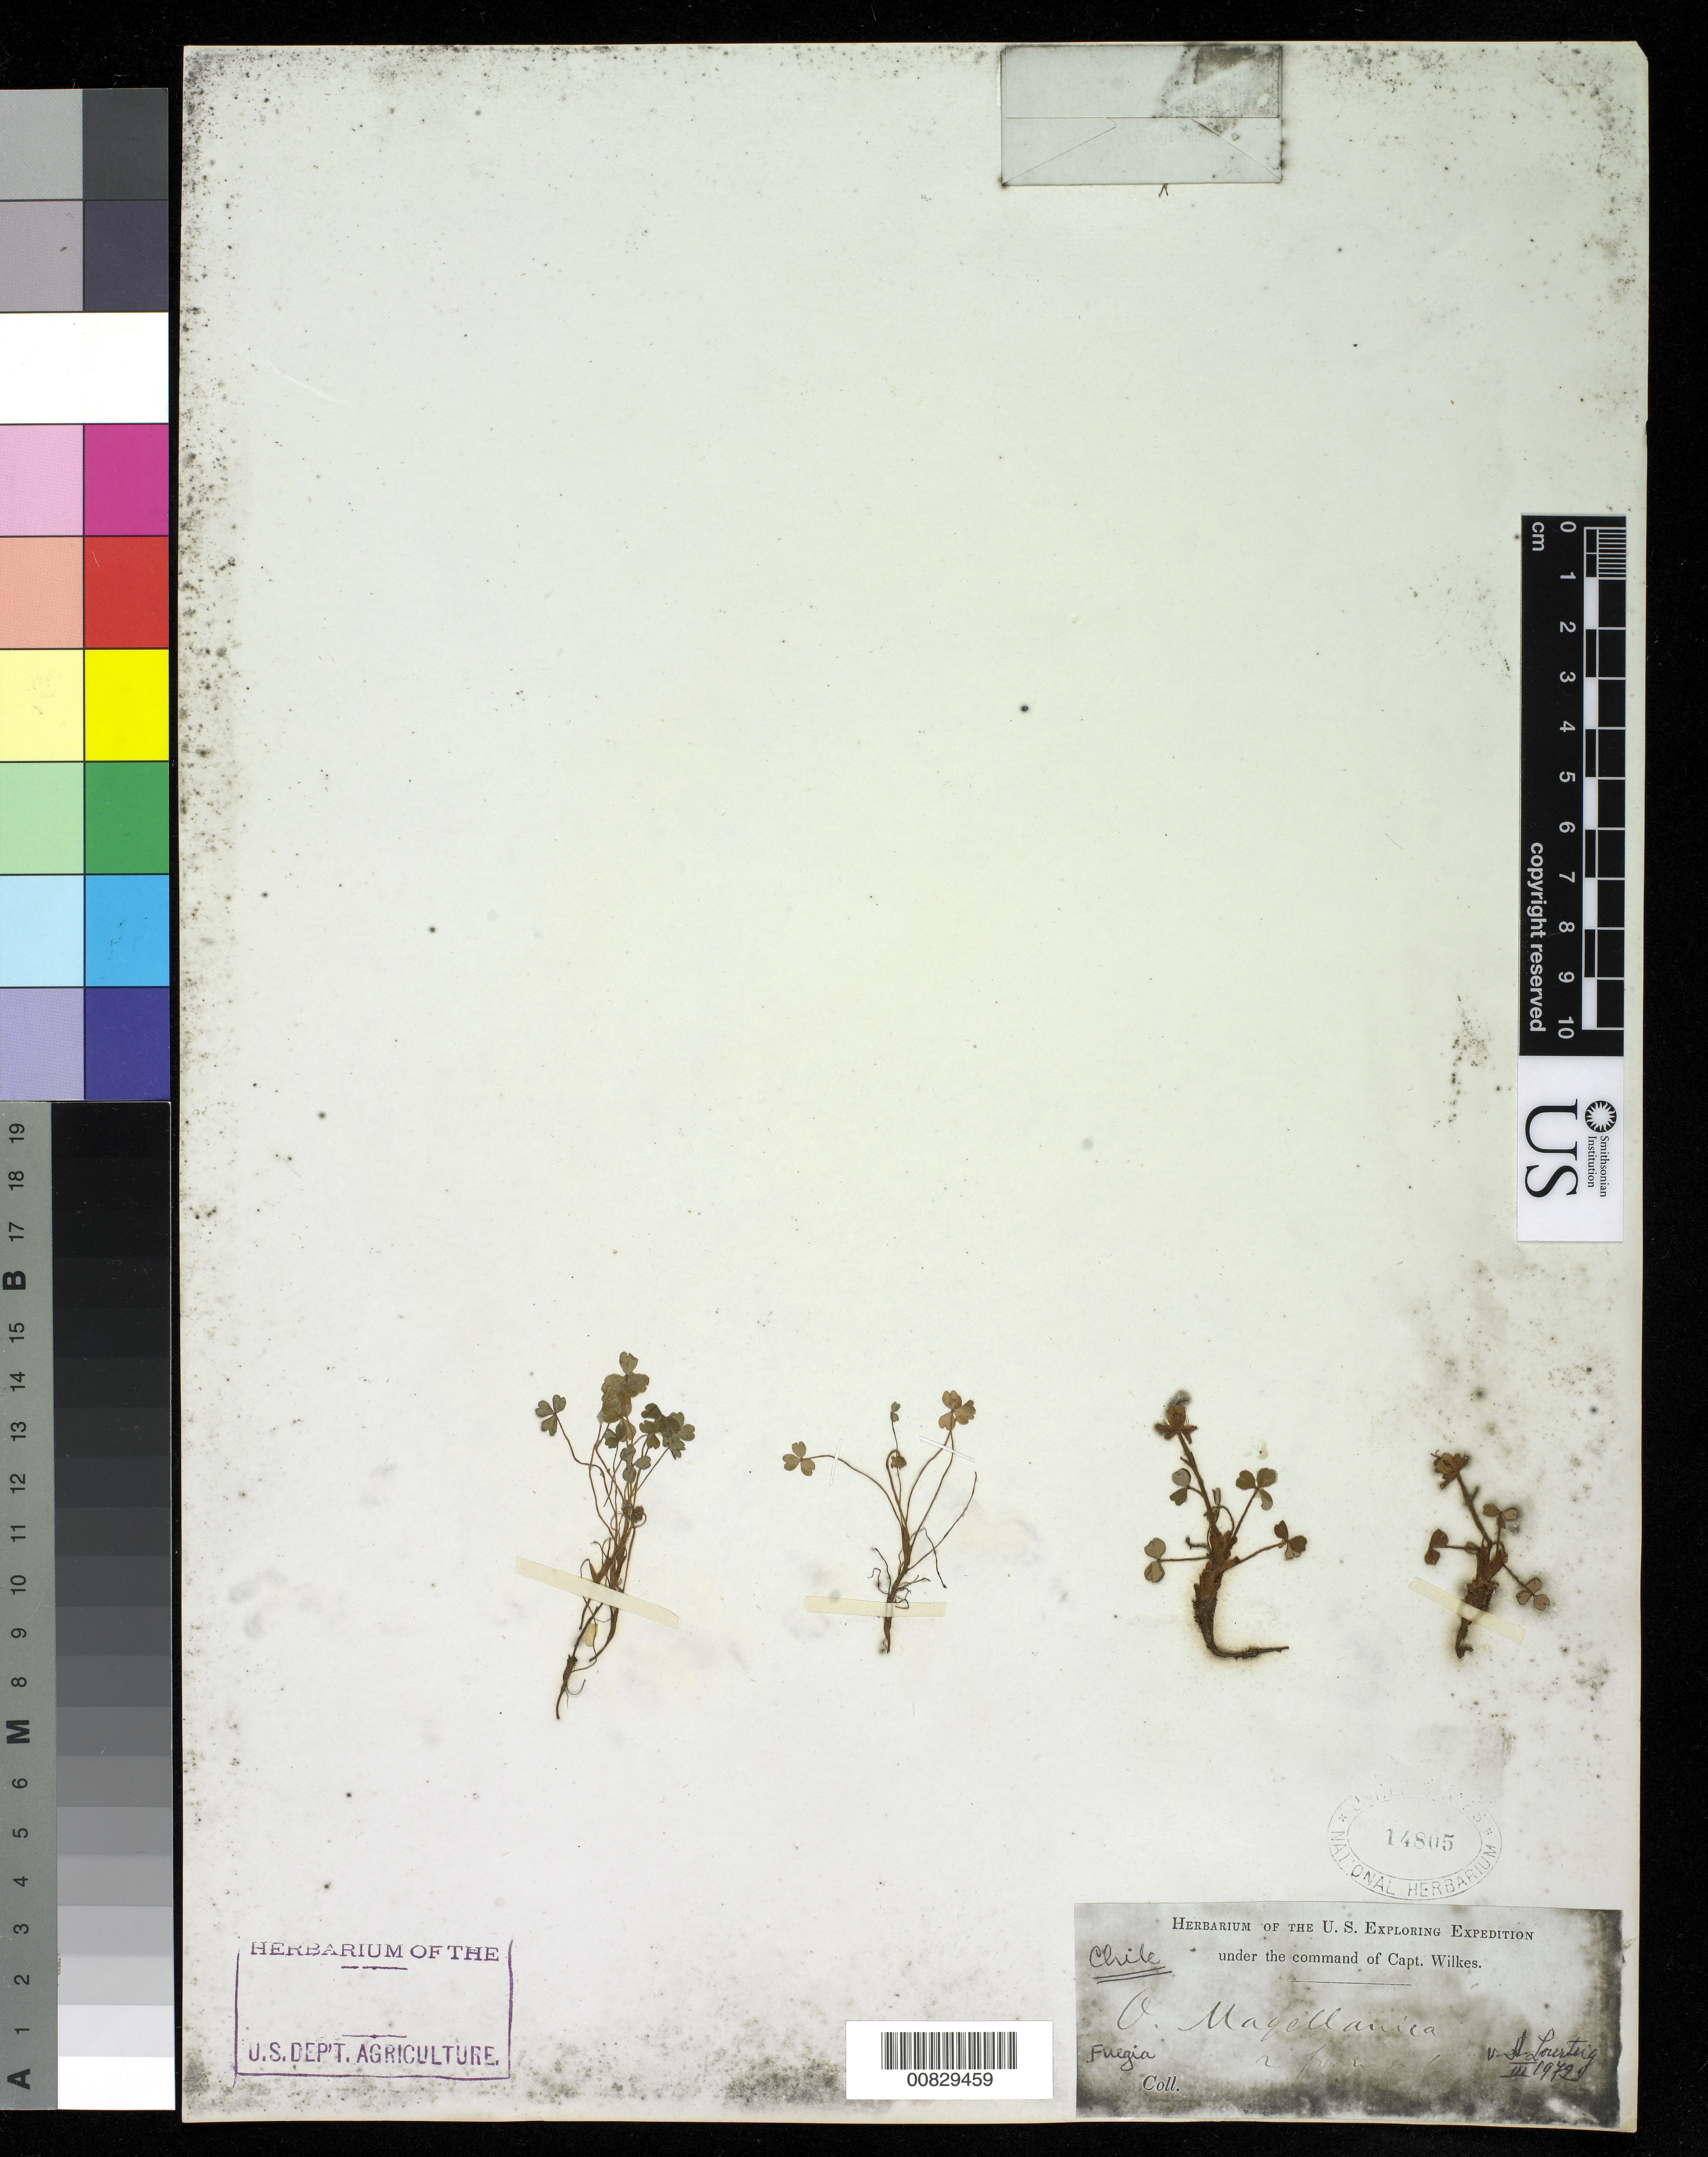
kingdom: Plantae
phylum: Tracheophyta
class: Magnoliopsida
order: Oxalidales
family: Oxalidaceae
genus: Oxalis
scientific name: Oxalis magellanica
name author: G. Forst.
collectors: Wilkes Explor. Exped.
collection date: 1838/1842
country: Chile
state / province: Magallanes y de la Antártica Chilena (XII)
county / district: Tierra del Fuego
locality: Chile Fuegia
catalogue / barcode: US 14805